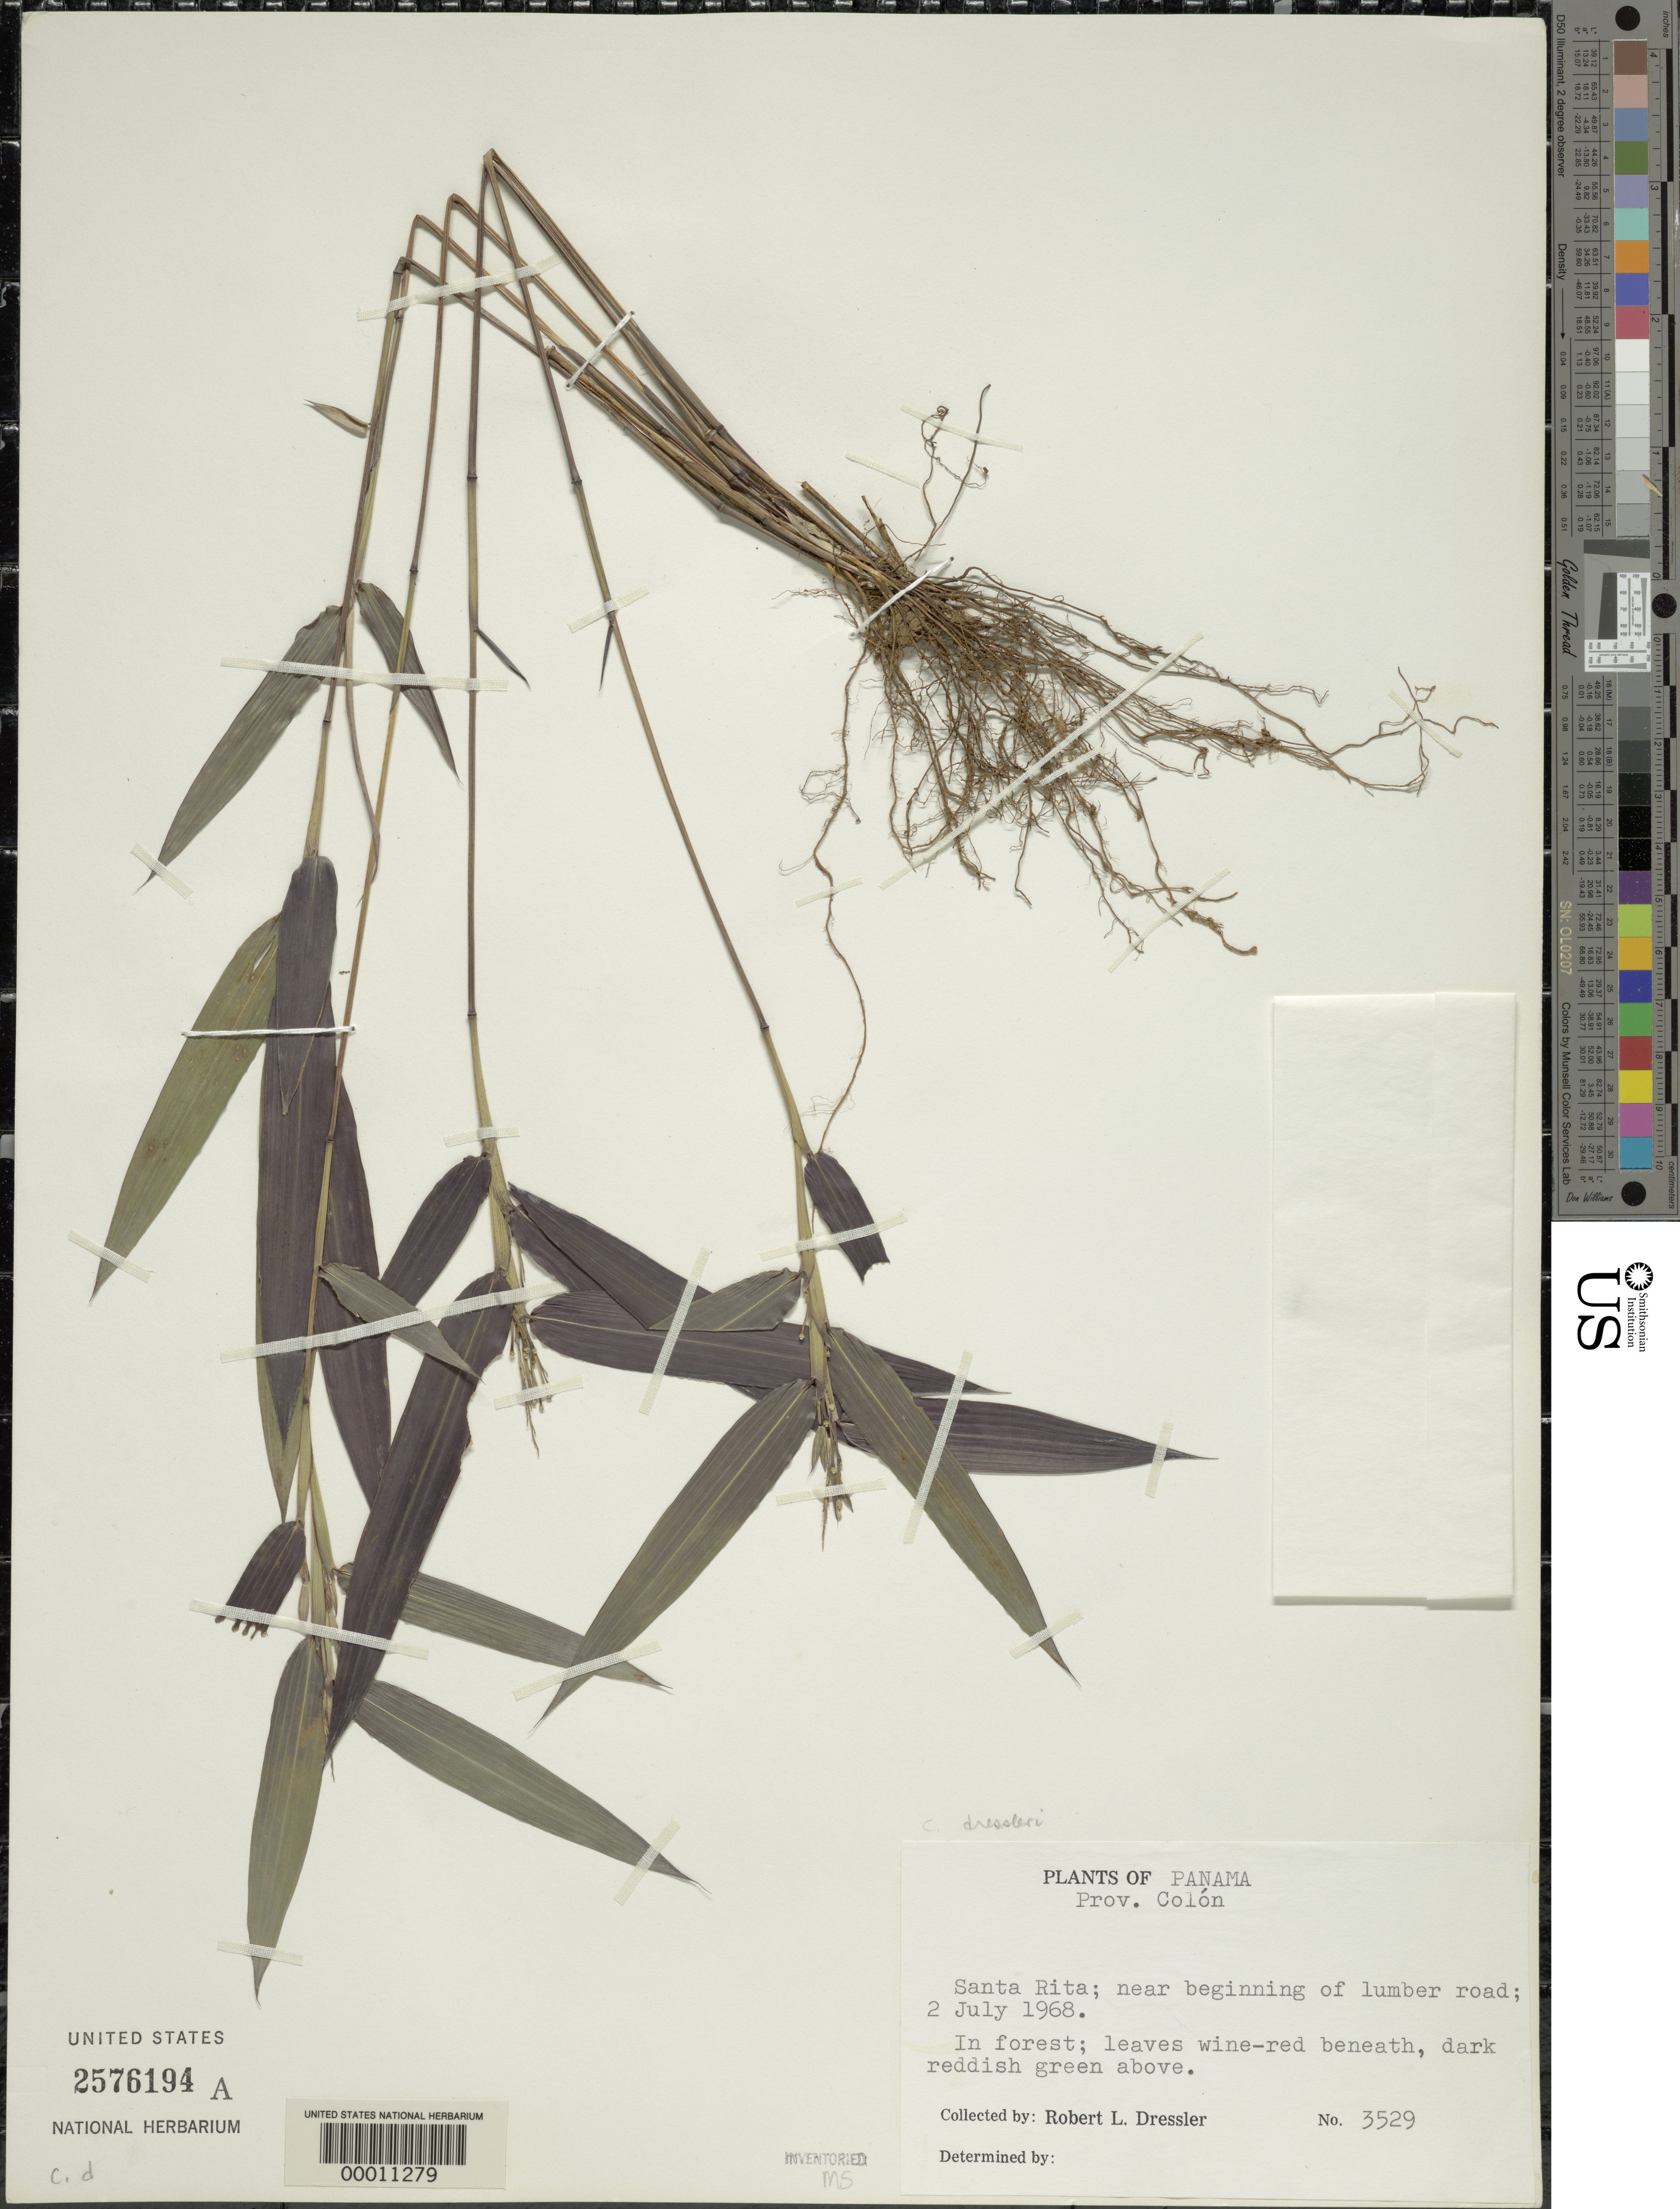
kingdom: Plantae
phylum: Tracheophyta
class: Liliopsida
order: Poales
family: Poaceae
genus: Cryptochloa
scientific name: Cryptochloa dressleri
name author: Soderstr.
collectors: R. Dressler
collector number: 3529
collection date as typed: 02 Jul 1968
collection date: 1968-07-02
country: Panama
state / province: Colón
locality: Santa Rita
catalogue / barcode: US 2576194A